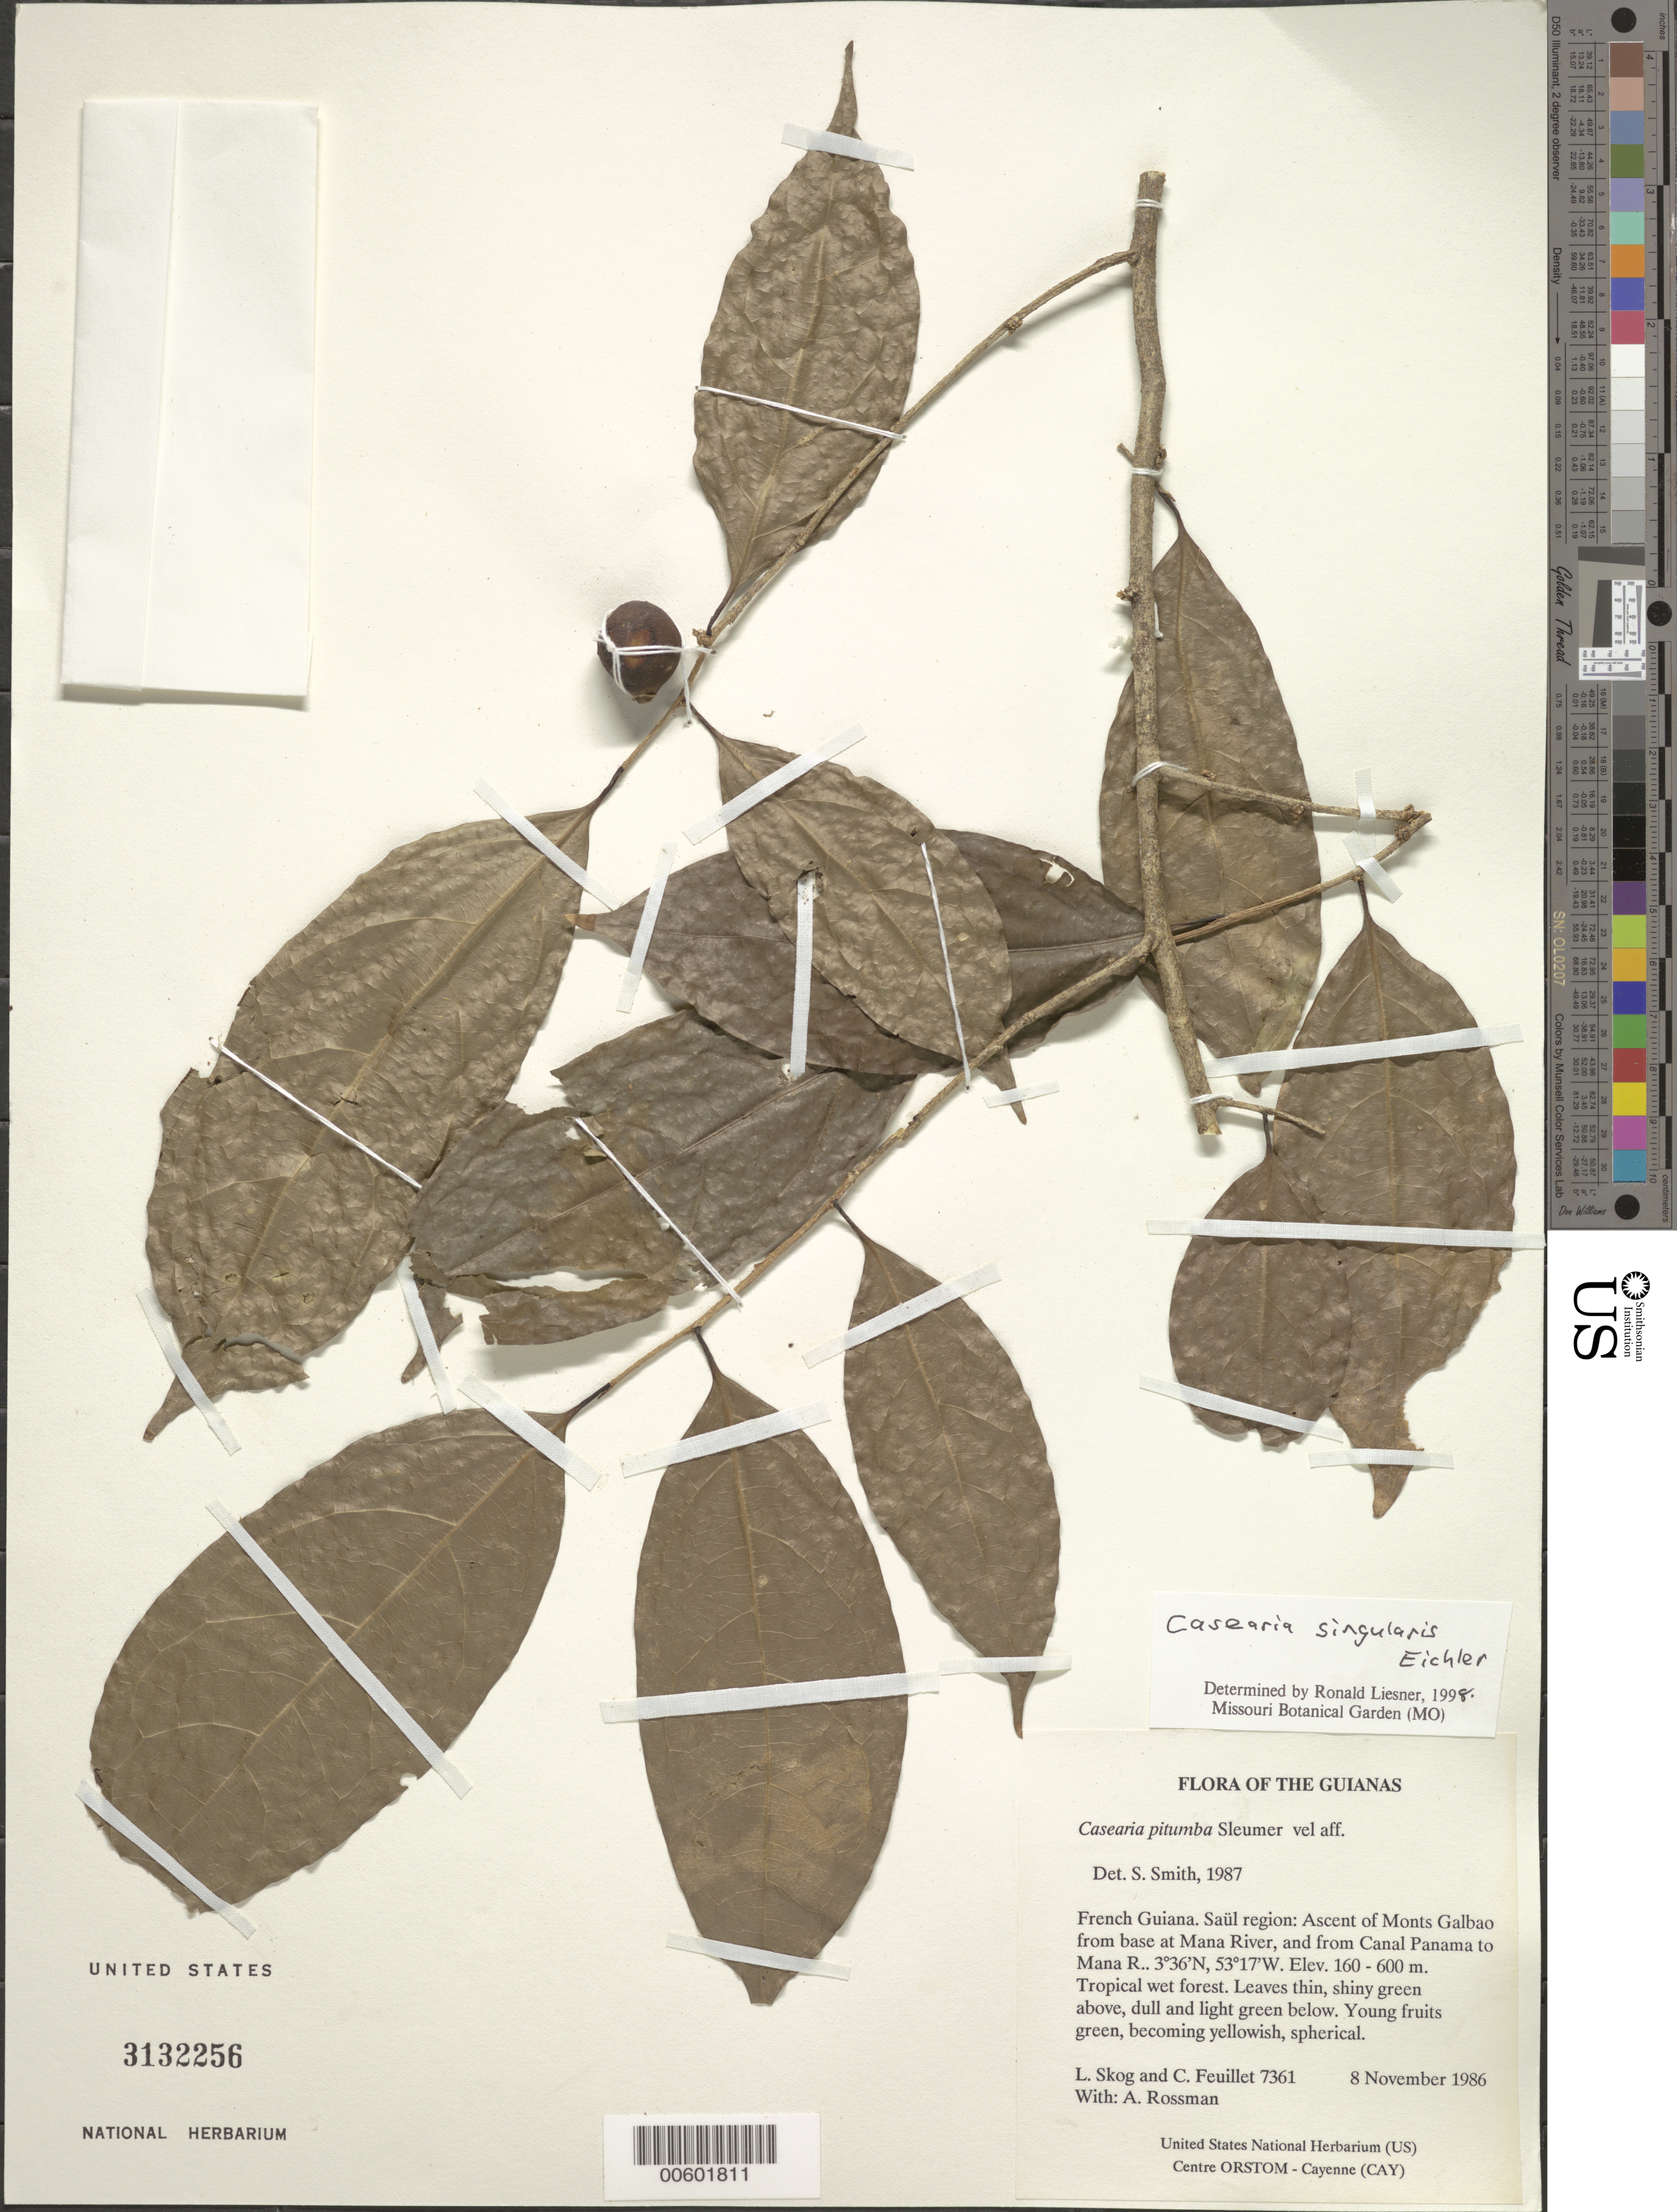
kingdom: Plantae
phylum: Tracheophyta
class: Magnoliopsida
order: Malpighiales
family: Salicaceae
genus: Casearia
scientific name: Casearia singularis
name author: Eichler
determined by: Liesner, R. L.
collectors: L. E. Skog, C. Feuillet & A. Rossman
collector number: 7361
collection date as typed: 8 November 1986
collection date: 1986-11-08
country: French Guiana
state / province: Saint-Laurent-du-Maroni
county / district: Saül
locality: Ascent of Monts Galbao from base at Mana River, and from Canal Panama to Mana R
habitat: Tropical wet forest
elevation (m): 160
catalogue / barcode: US 3132256